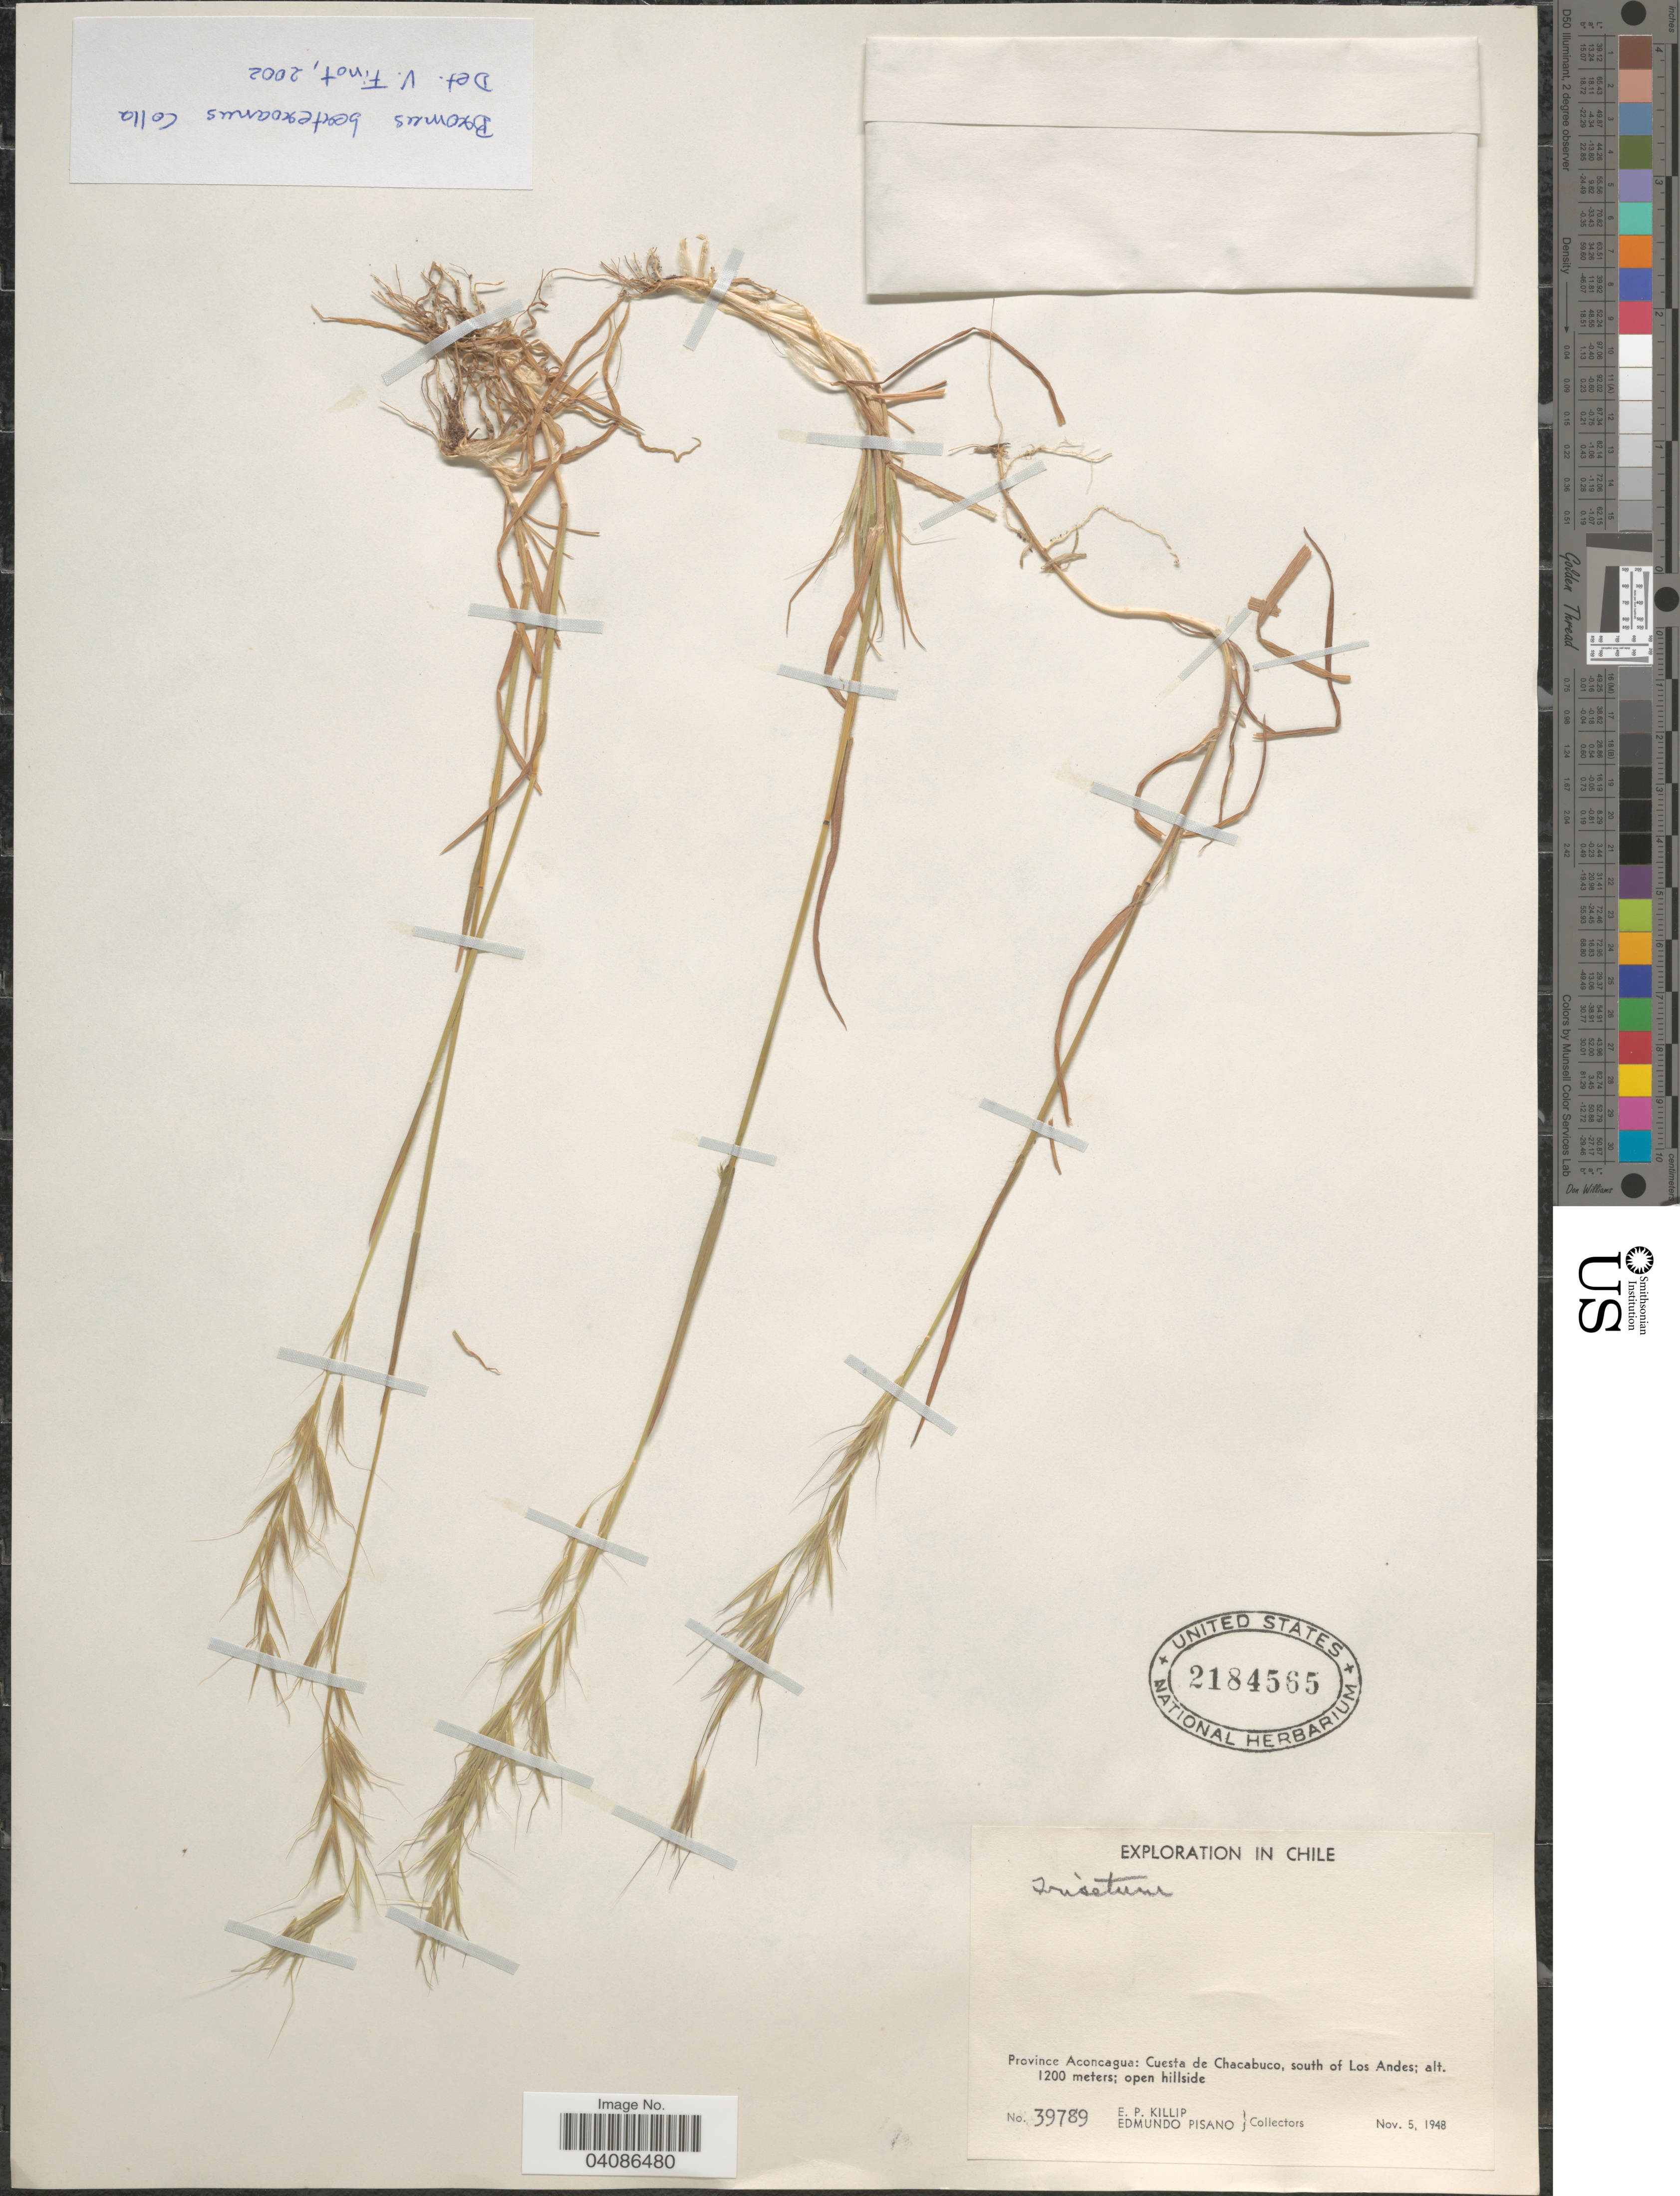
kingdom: Plantae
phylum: Tracheophyta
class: Liliopsida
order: Poales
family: Poaceae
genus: Bromus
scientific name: Bromus berteroanus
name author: Colla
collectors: E. P. Killip & E. Pisano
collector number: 39789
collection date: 1948-11-05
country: Chile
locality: Exploration in Chile. Province Aconcagua: Cuesta de Chacabuco, south of Los Ades; open hillside.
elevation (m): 1200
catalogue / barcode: US 2184565